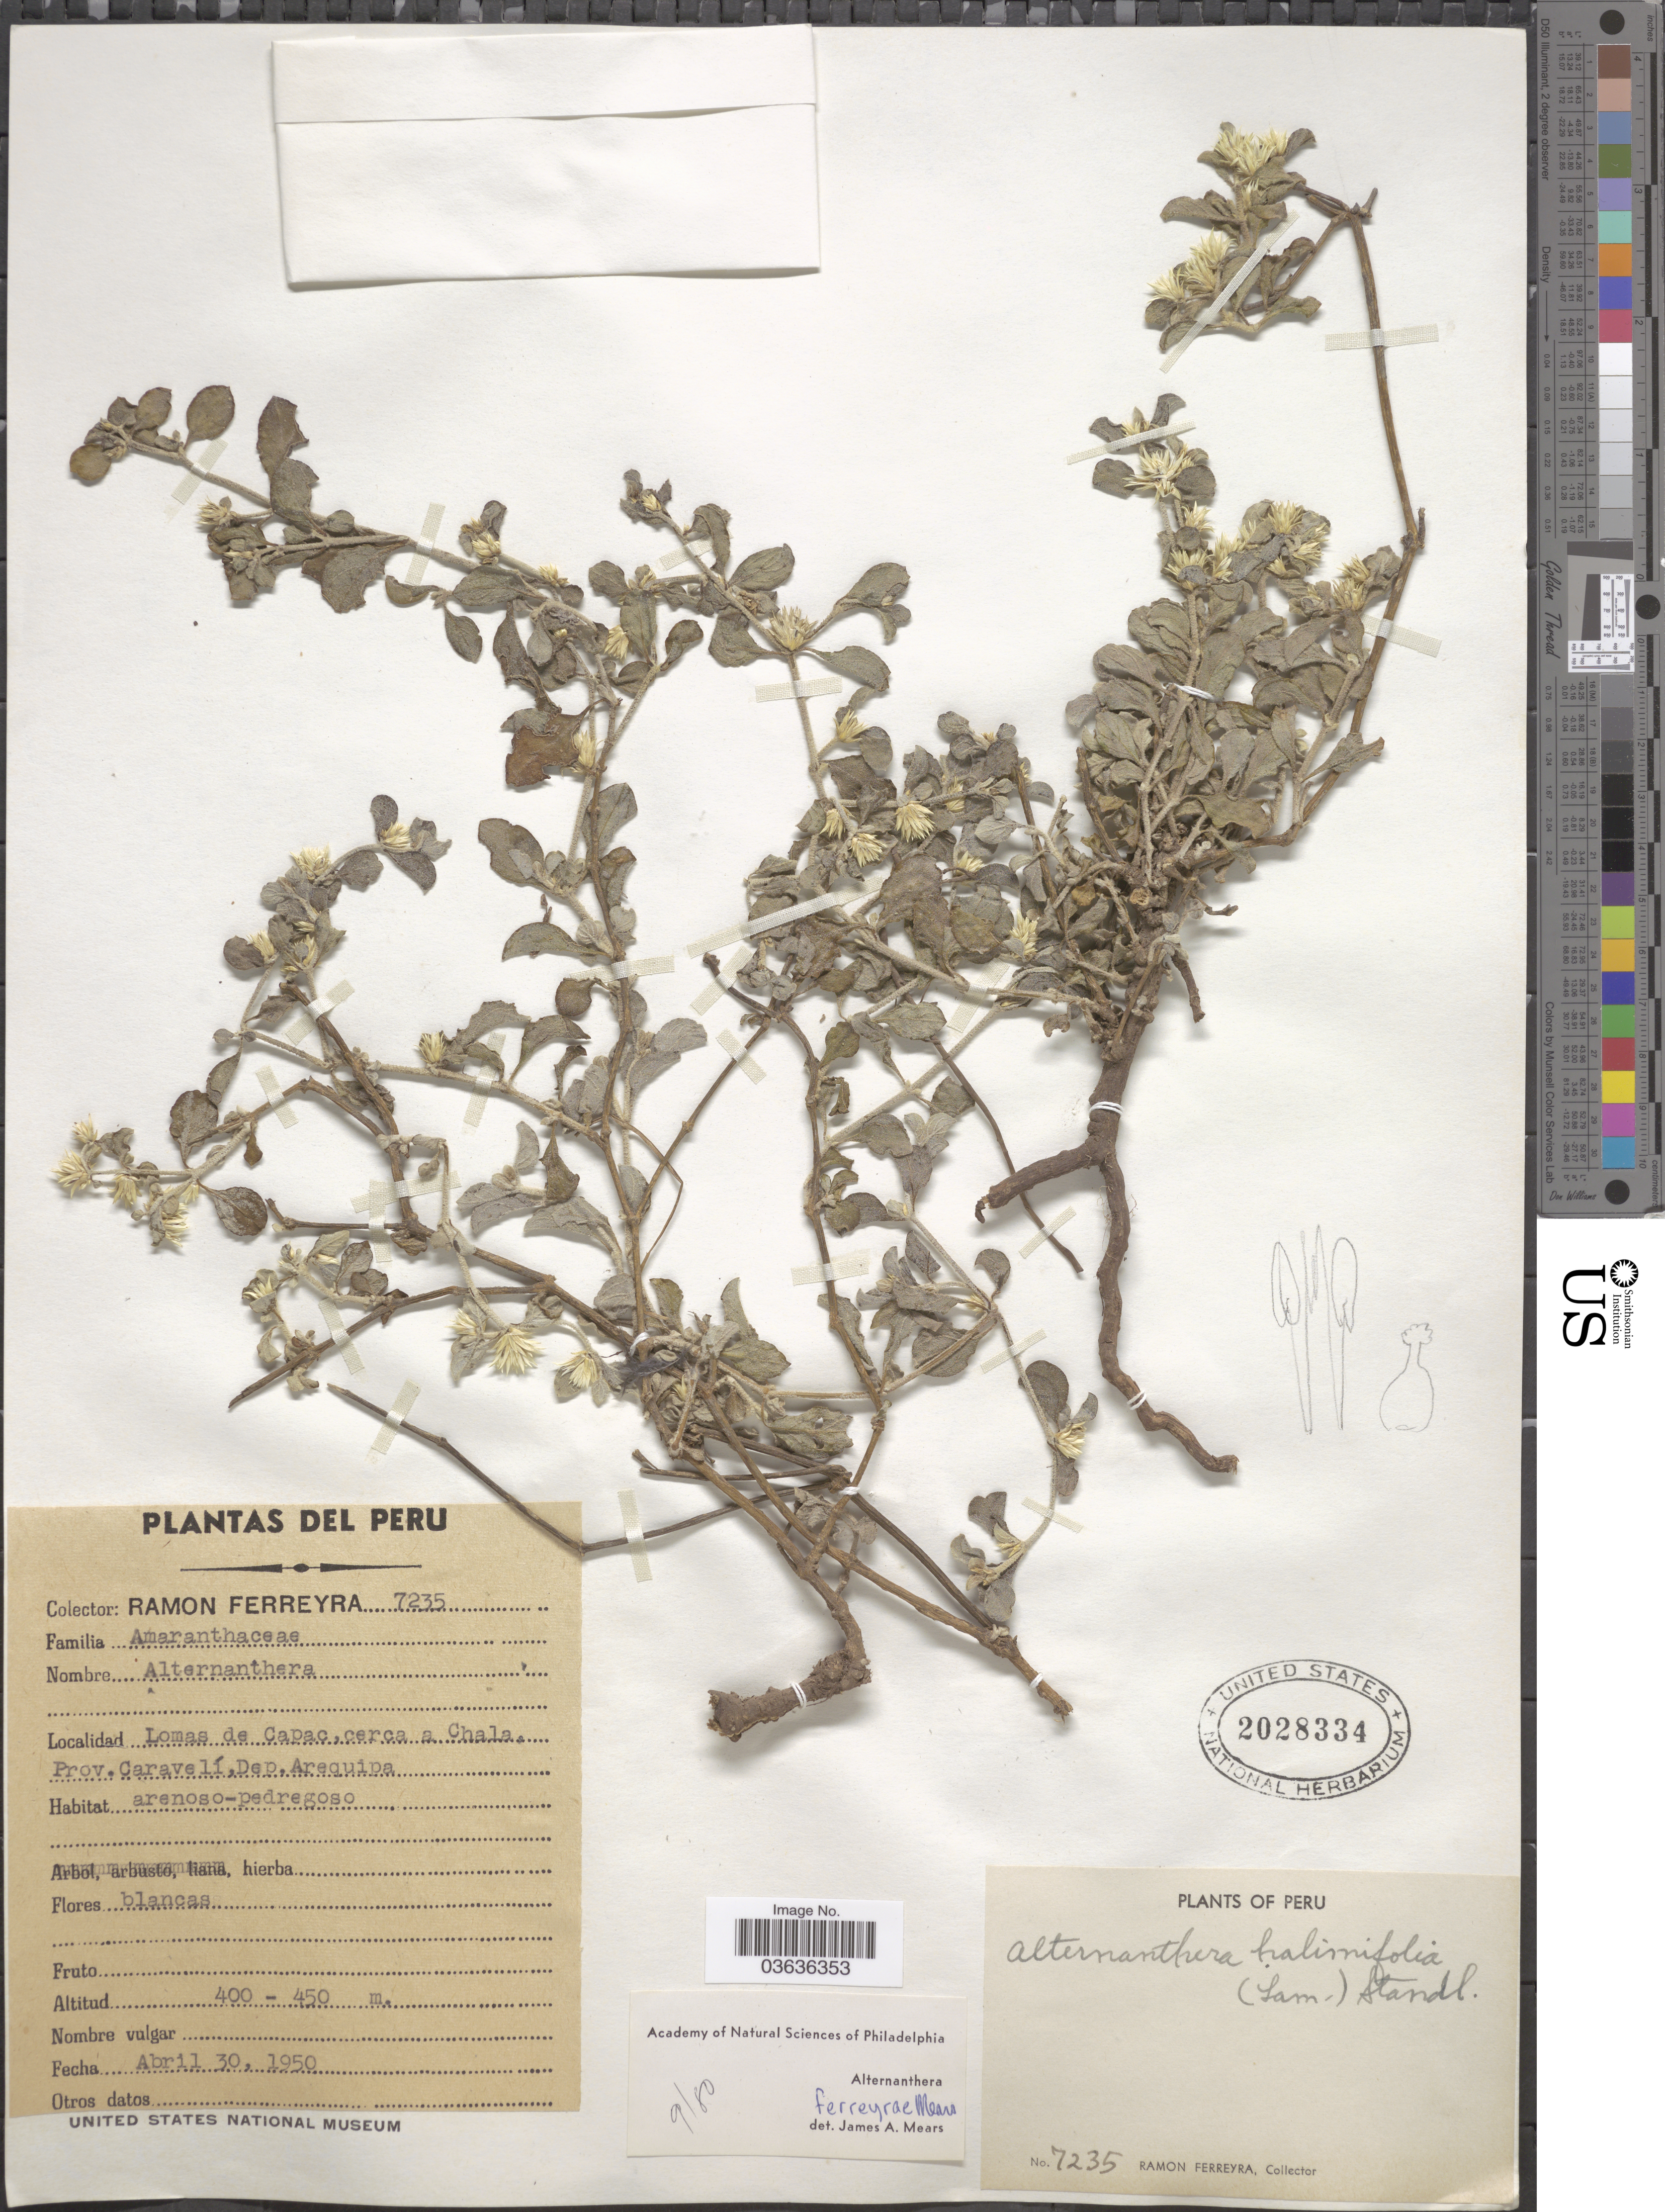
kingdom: Plantae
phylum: Tracheophyta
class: Magnoliopsida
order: Caryophyllales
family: Amaranthaceae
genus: Alternanthera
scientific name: Alternanthera halimifolia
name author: (Lam.) Standl. ex Pittier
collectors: R. A. Ferreyra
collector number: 7235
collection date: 1950-04-30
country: Peru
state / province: Arequipa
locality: Lomas de Capac, cerca a Chala, Prov. Caravelí, Dep. Arequipa.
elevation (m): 400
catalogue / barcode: US 2028334